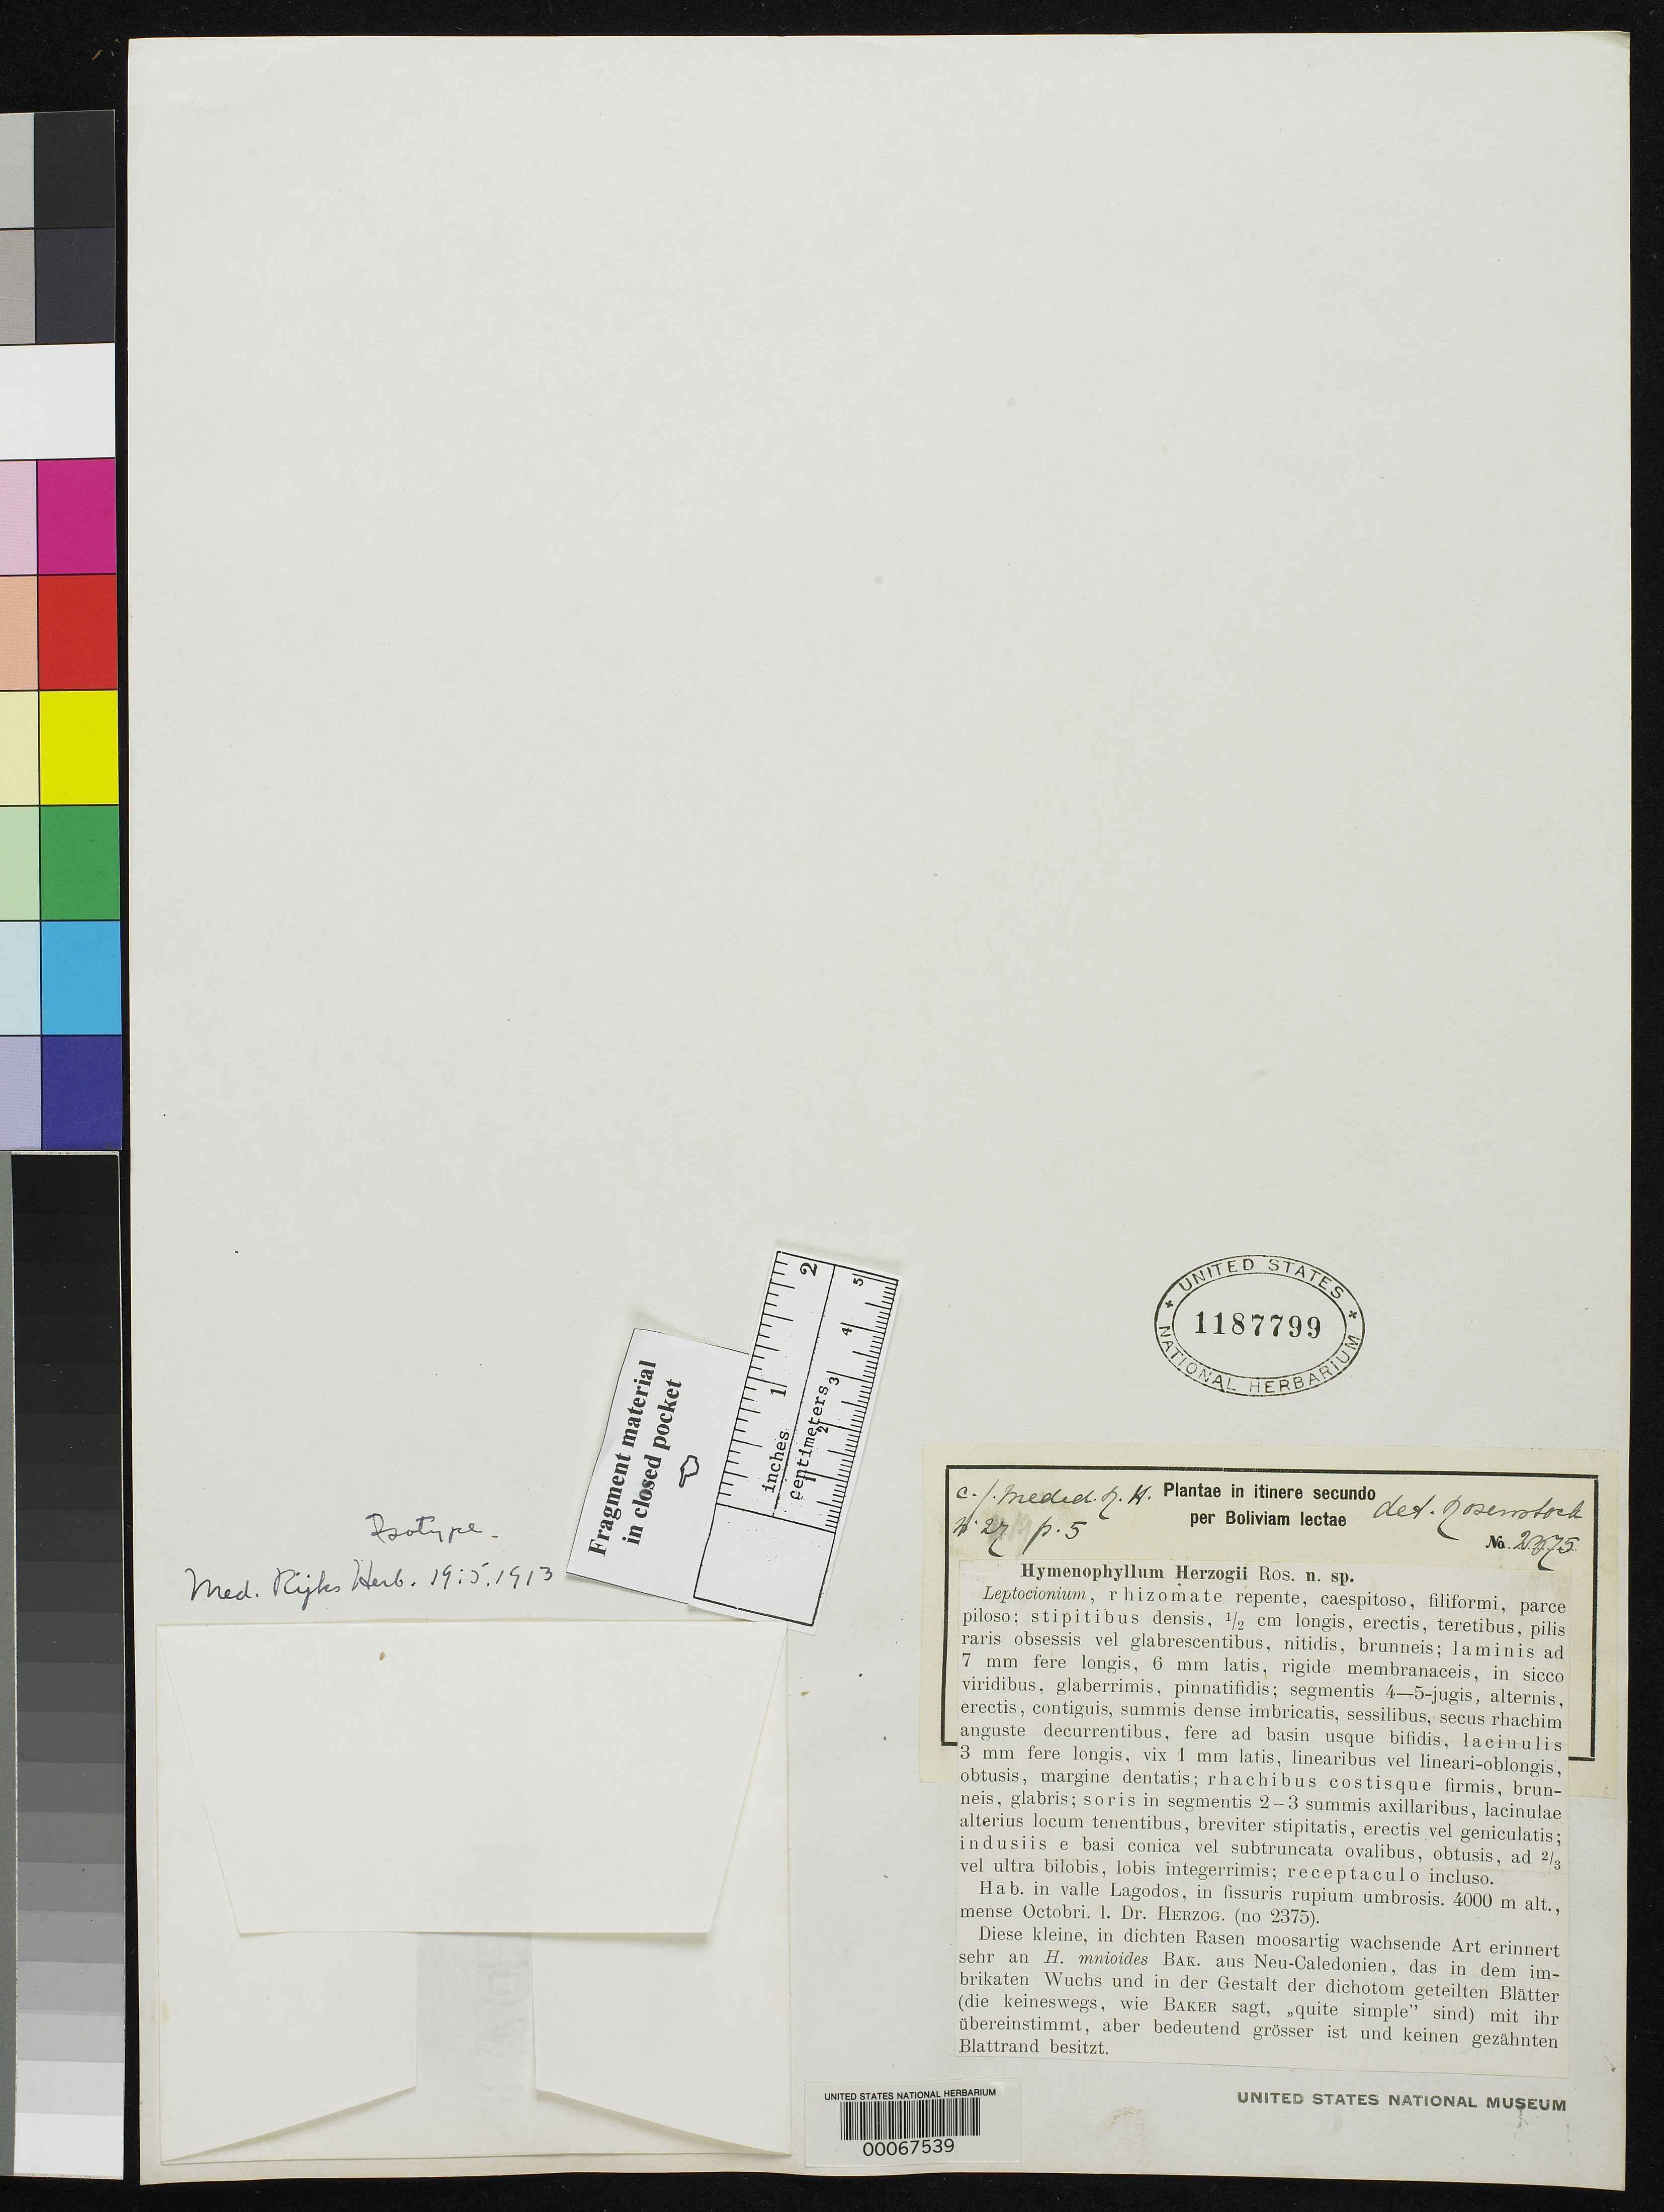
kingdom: Plantae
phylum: Tracheophyta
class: Polypodiopsida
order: Hymenophyllales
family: Hymenophyllaceae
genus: Hymenophyllum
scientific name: Hymenophyllum herzogii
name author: Rosenst.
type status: Type Collection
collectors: T. K. J. Herzog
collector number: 2375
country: Bolivia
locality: Valle Lagodos.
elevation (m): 4000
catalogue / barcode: US 1187799